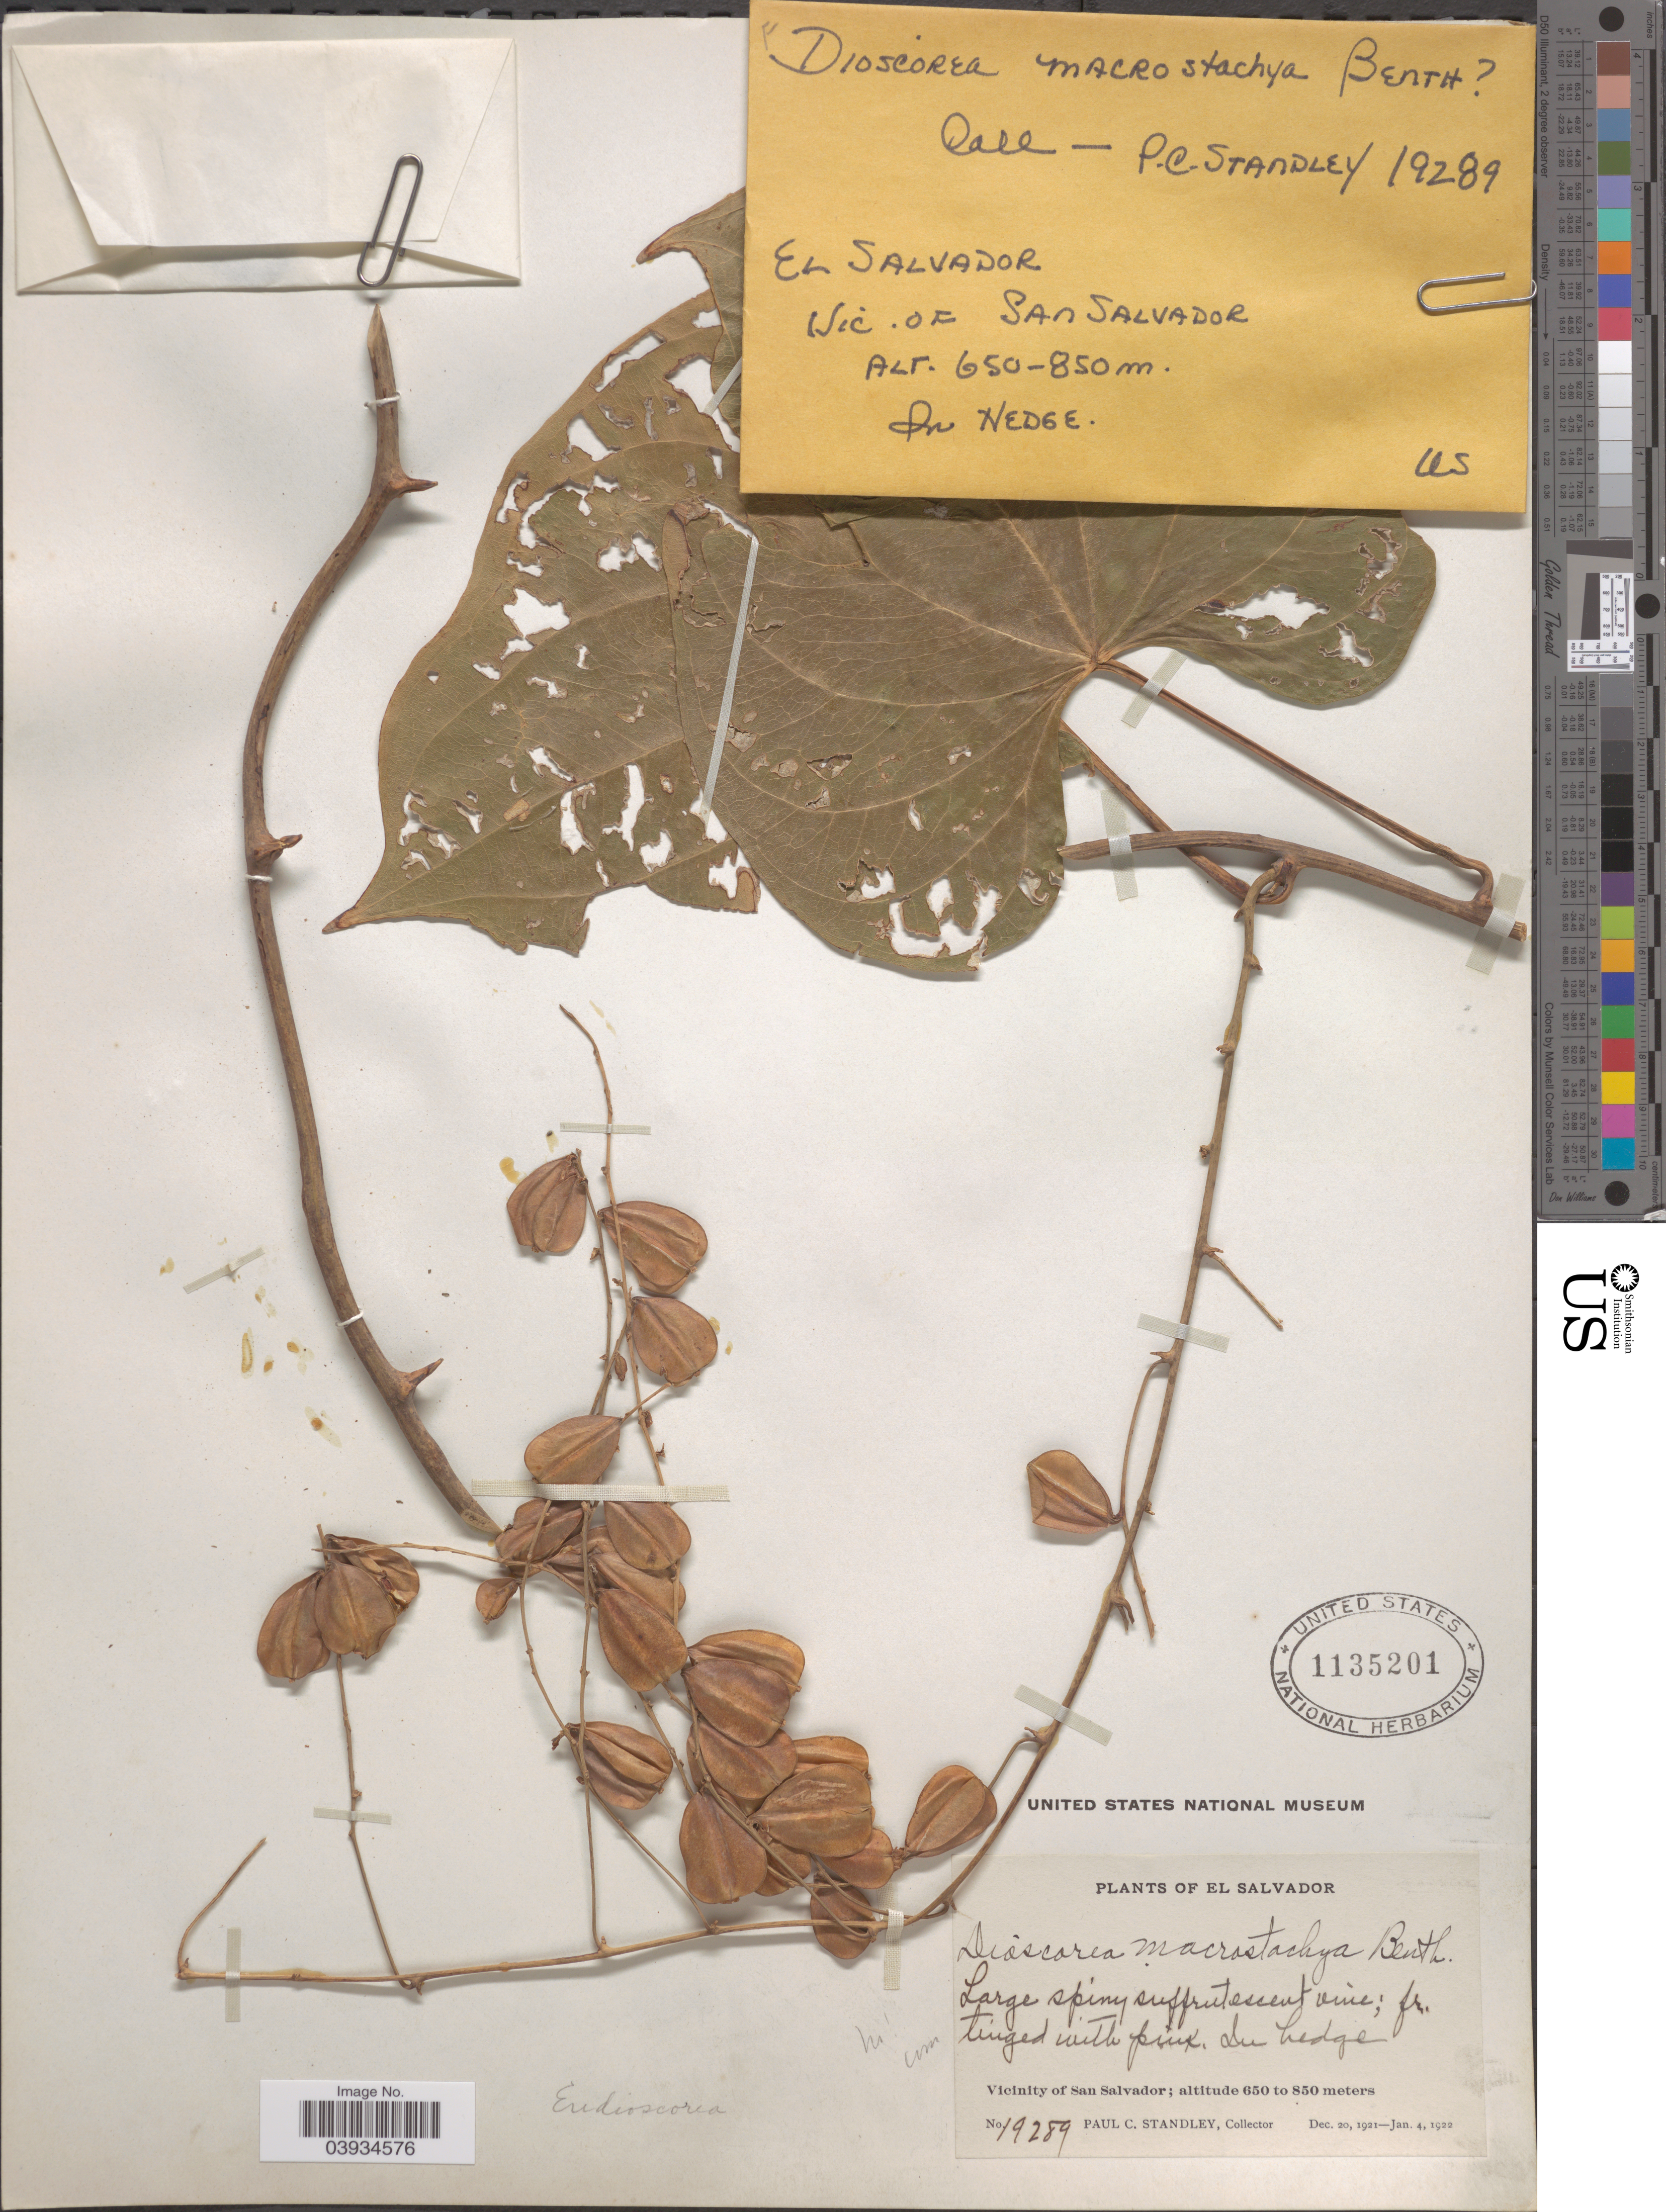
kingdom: Plantae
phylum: Tracheophyta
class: Liliopsida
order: Dioscoreales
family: Dioscoreaceae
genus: Dioscorea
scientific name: Dioscorea floribunda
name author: M. Martens & Galeotti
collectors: P. C. Standley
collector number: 19289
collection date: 1921-12-20/1922-01-04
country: El Salvador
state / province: San Salvador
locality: Vicinity of San Salvador.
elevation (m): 650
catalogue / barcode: US 1135201